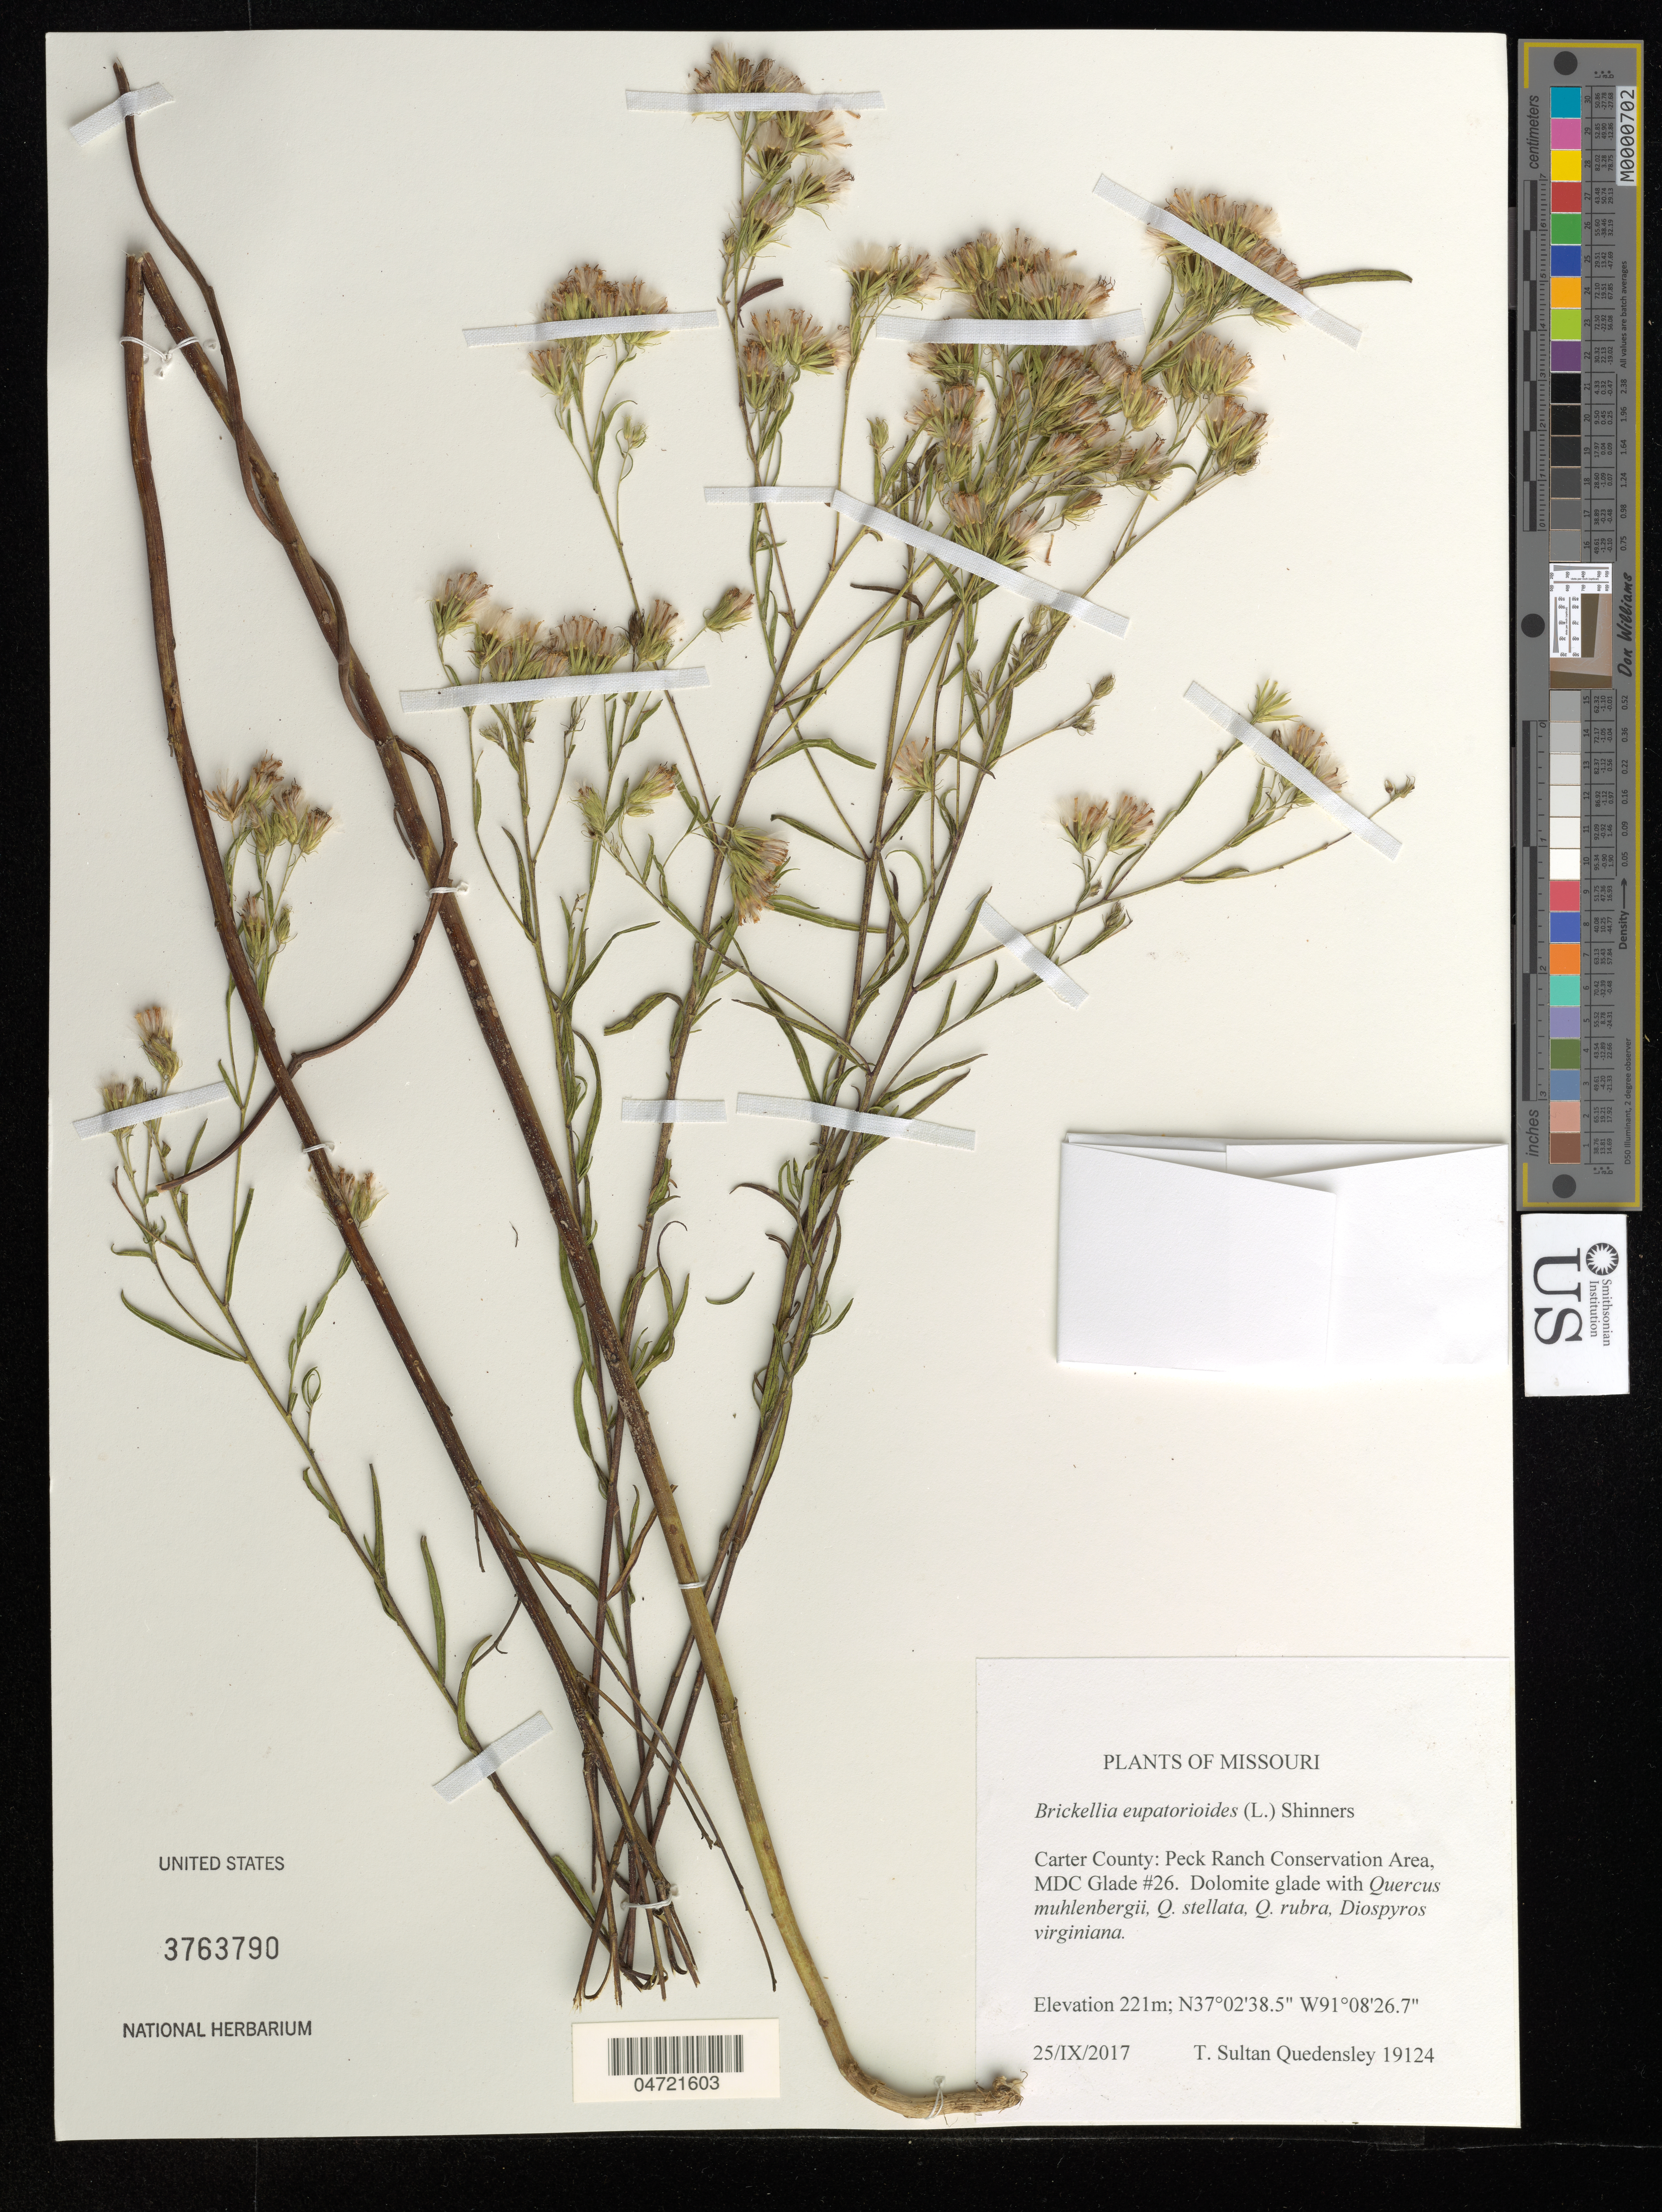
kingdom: Plantae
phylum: Tracheophyta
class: Magnoliopsida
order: Asterales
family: Asteraceae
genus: Brickellia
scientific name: Brickellia eupatorioides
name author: (L.) Shinners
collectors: T. S. Quedensley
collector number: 19124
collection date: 2017-09-25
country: United States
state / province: Missouri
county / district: Carter County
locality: Peck Ranch Conservation Area, MDC Glade #26.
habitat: Dolomite glade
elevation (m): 221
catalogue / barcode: US 3763790